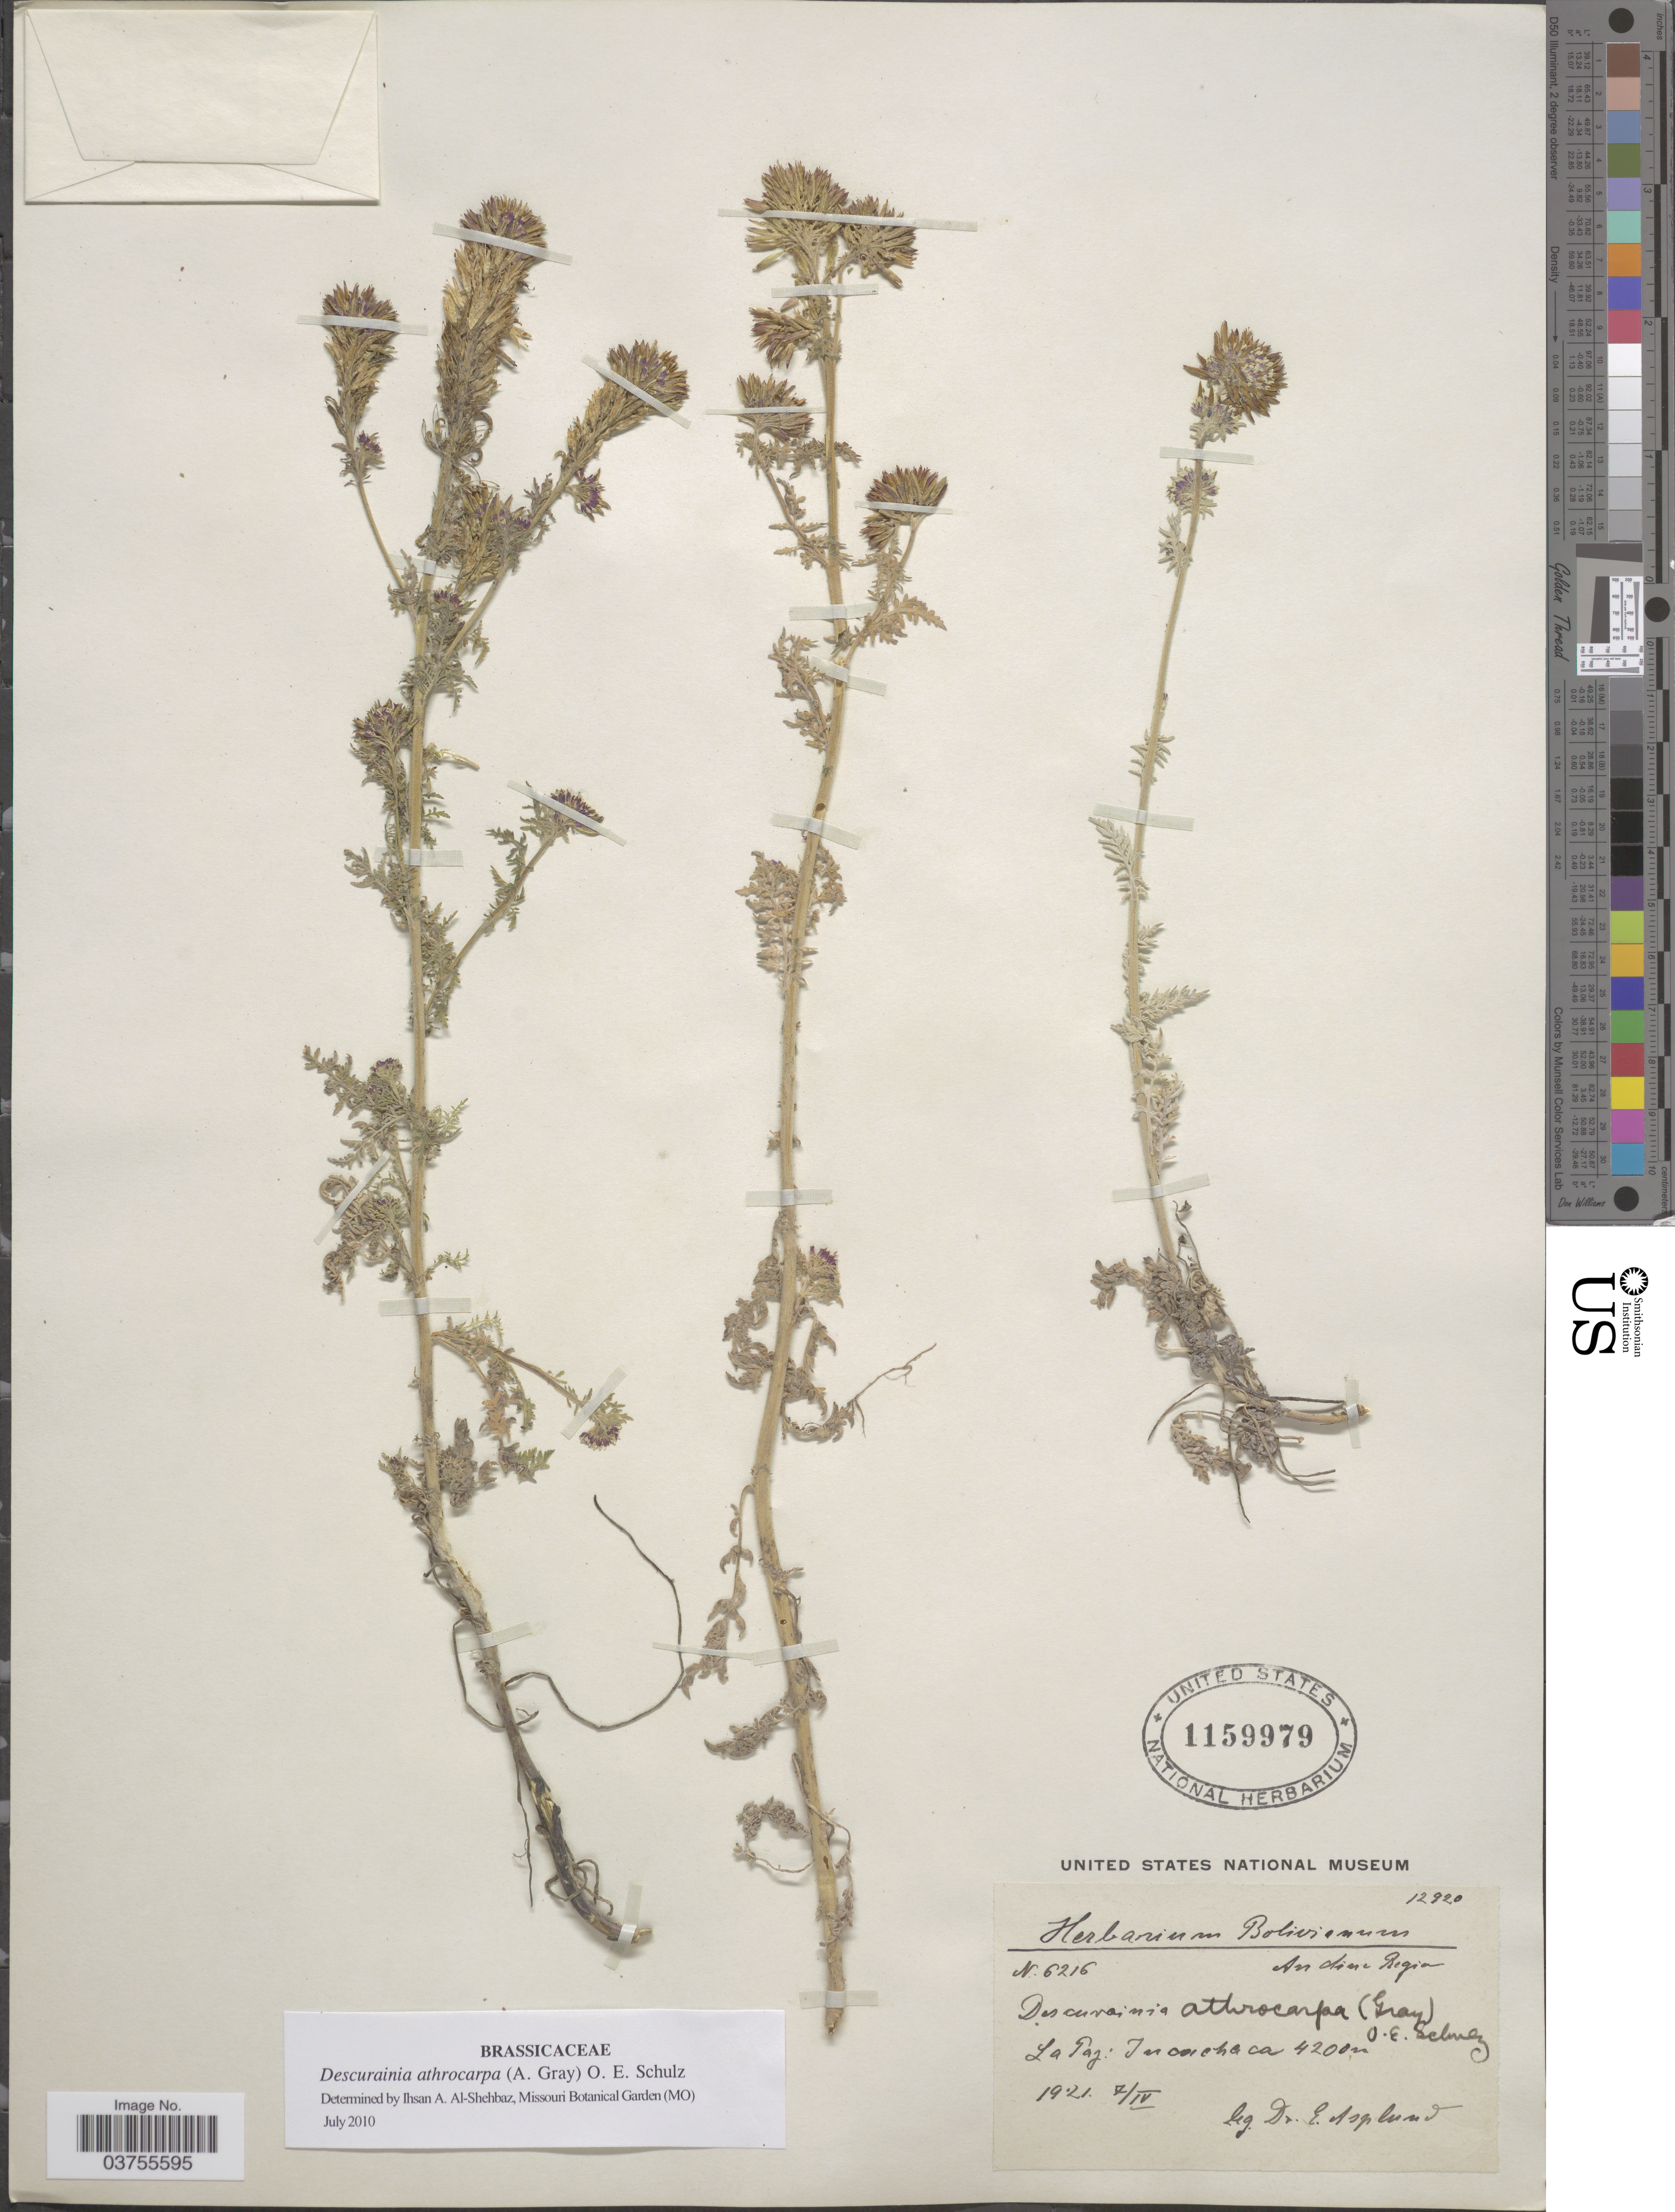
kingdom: Plantae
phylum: Tracheophyta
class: Magnoliopsida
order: Brassicales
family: Brassicaceae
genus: Descurainia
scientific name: Descurainia athrocarpa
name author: (A. Gray & C.A. Mey.) O.E. Schulz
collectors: E. Asplund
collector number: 6216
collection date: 1921-04-07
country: Bolivia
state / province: La Paz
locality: Andine Region. La Paz: Incachaca.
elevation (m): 4200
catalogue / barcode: US 1159979